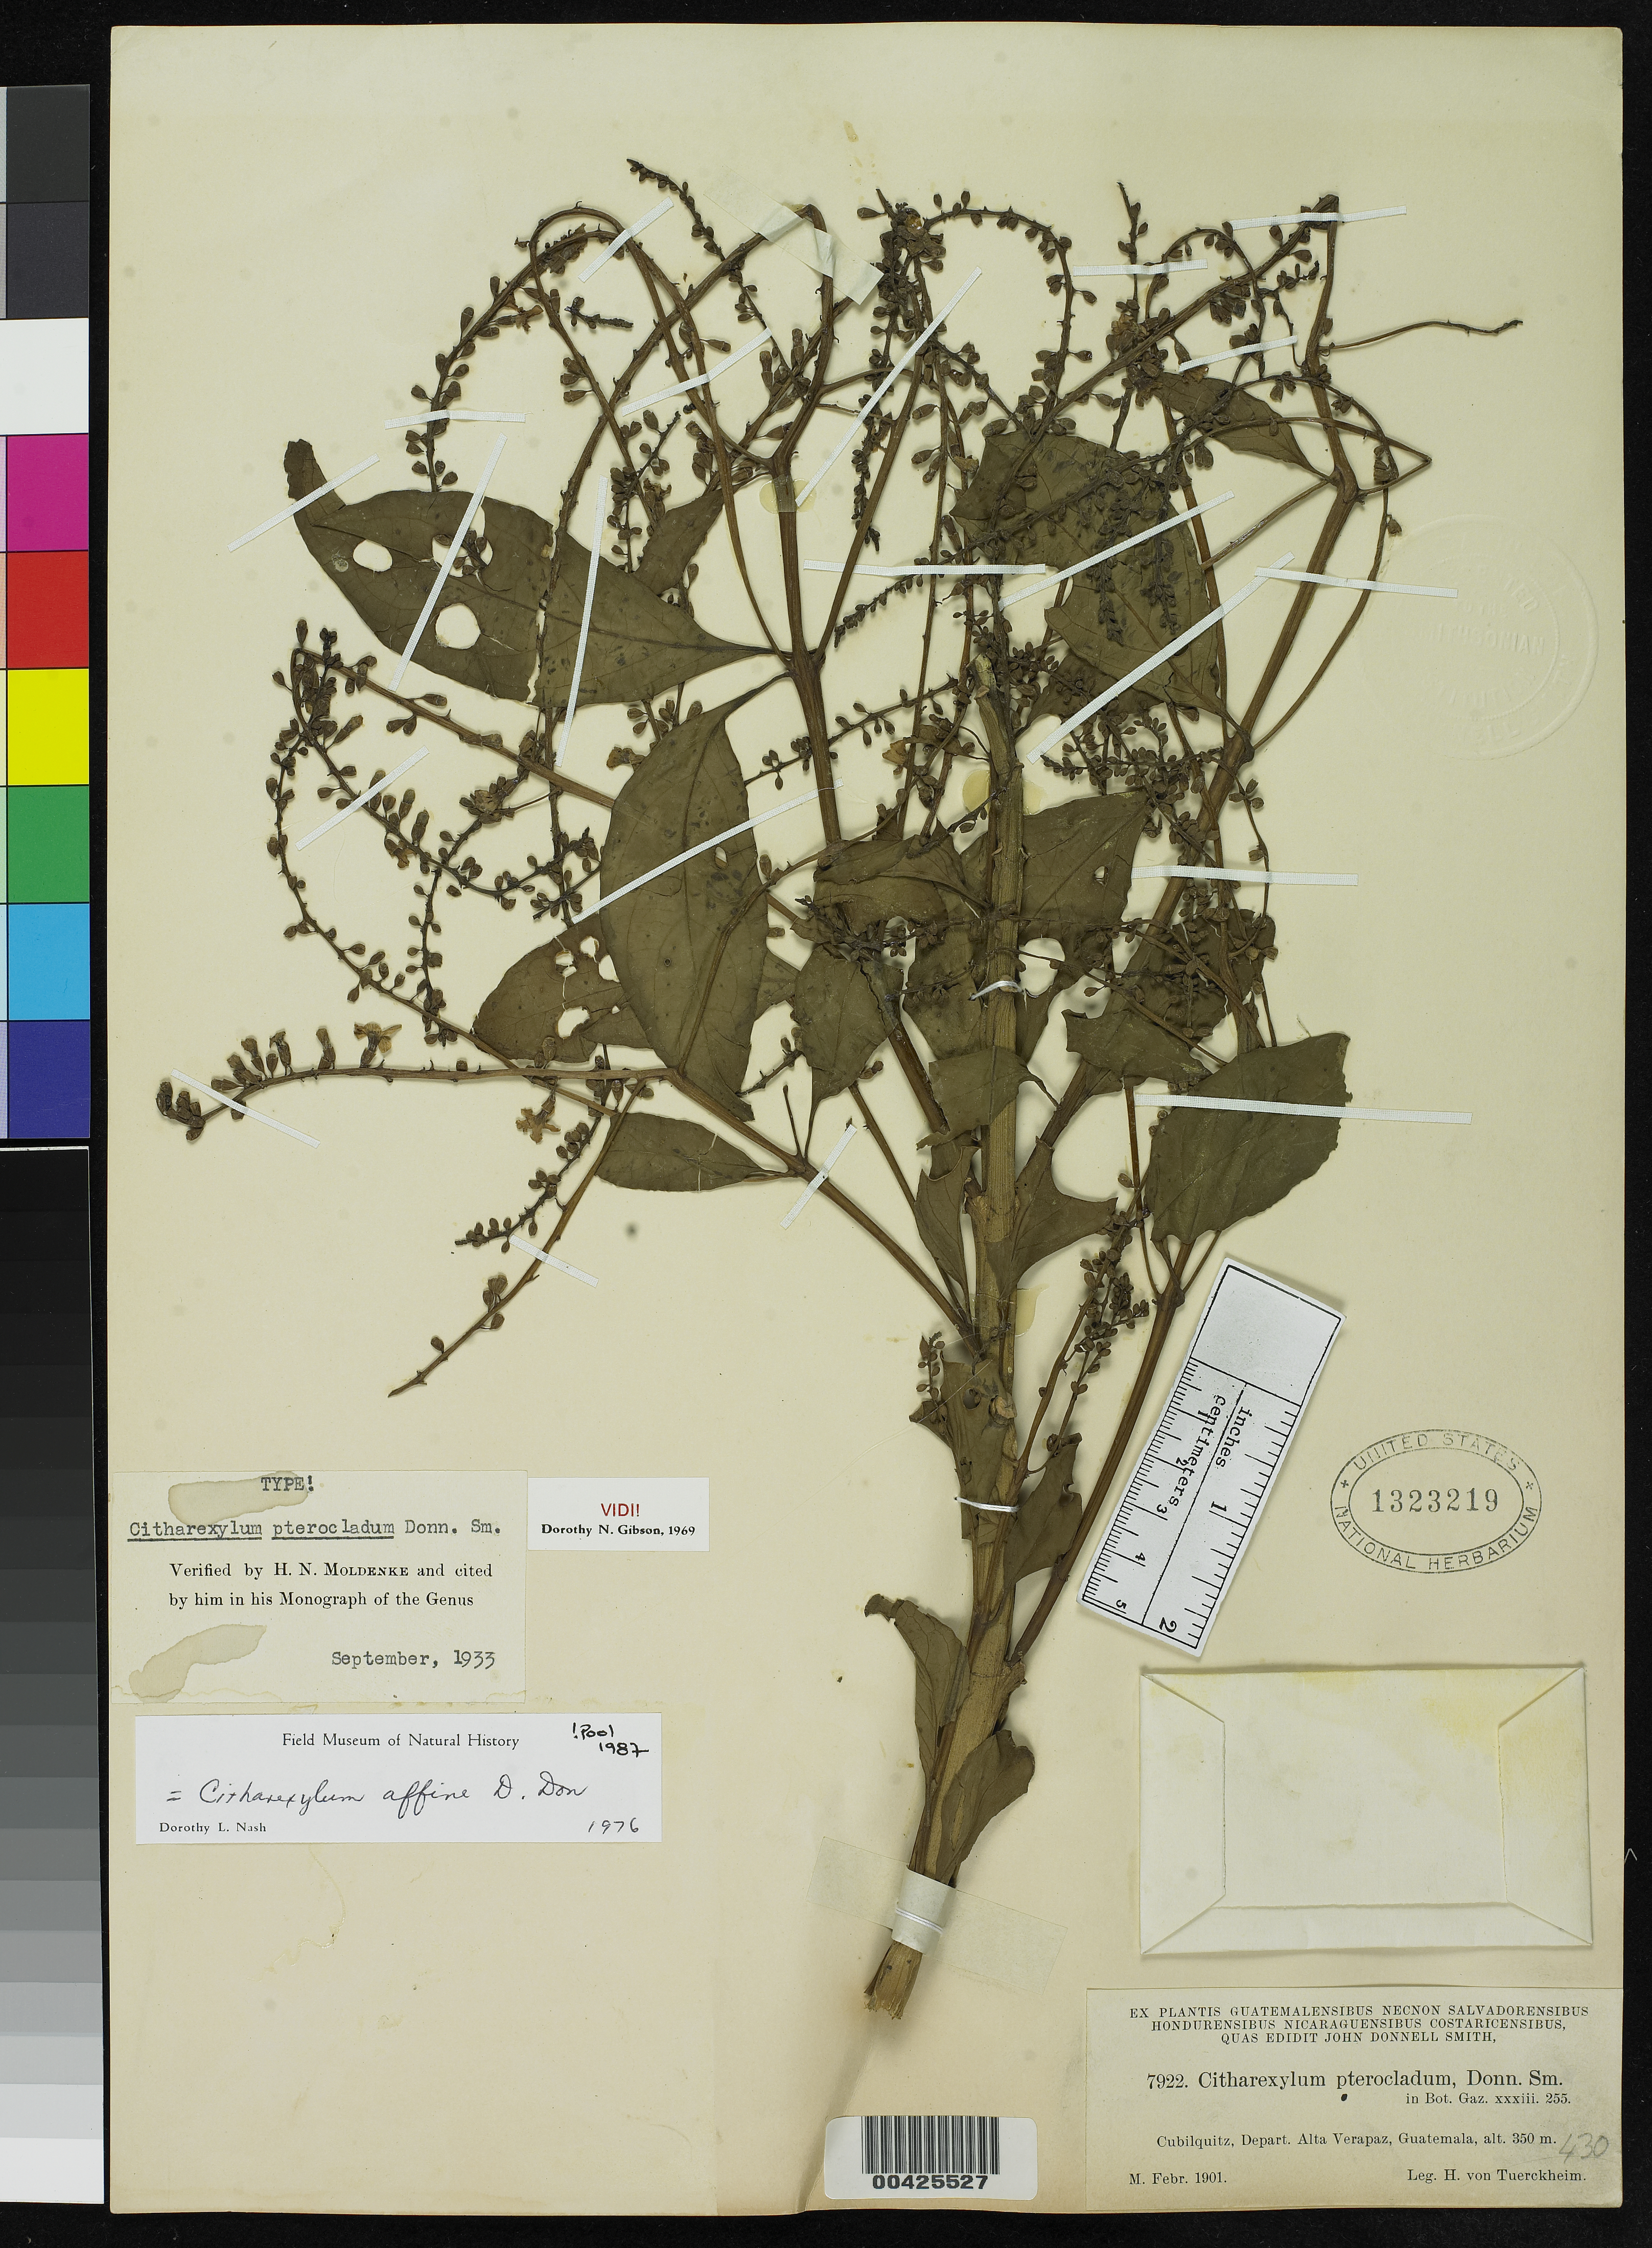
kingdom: Plantae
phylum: Tracheophyta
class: Magnoliopsida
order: Lamiales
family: Verbenaceae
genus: Citharexylum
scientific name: Citharexylum pterocladum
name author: Donn. Sm.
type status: Holotype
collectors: H. von Türckheim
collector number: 7922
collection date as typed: Feb 1901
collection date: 1901-02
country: Guatemala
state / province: Alta Verapaz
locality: Cubilquitz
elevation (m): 350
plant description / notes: One of two sheets (USNH 1323218, 1323219) ex John Donnell Smith herbarium; annotated "isotype" and "type", respectively, by Moldenke (1933) but probably syntypes.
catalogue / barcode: US 1323219